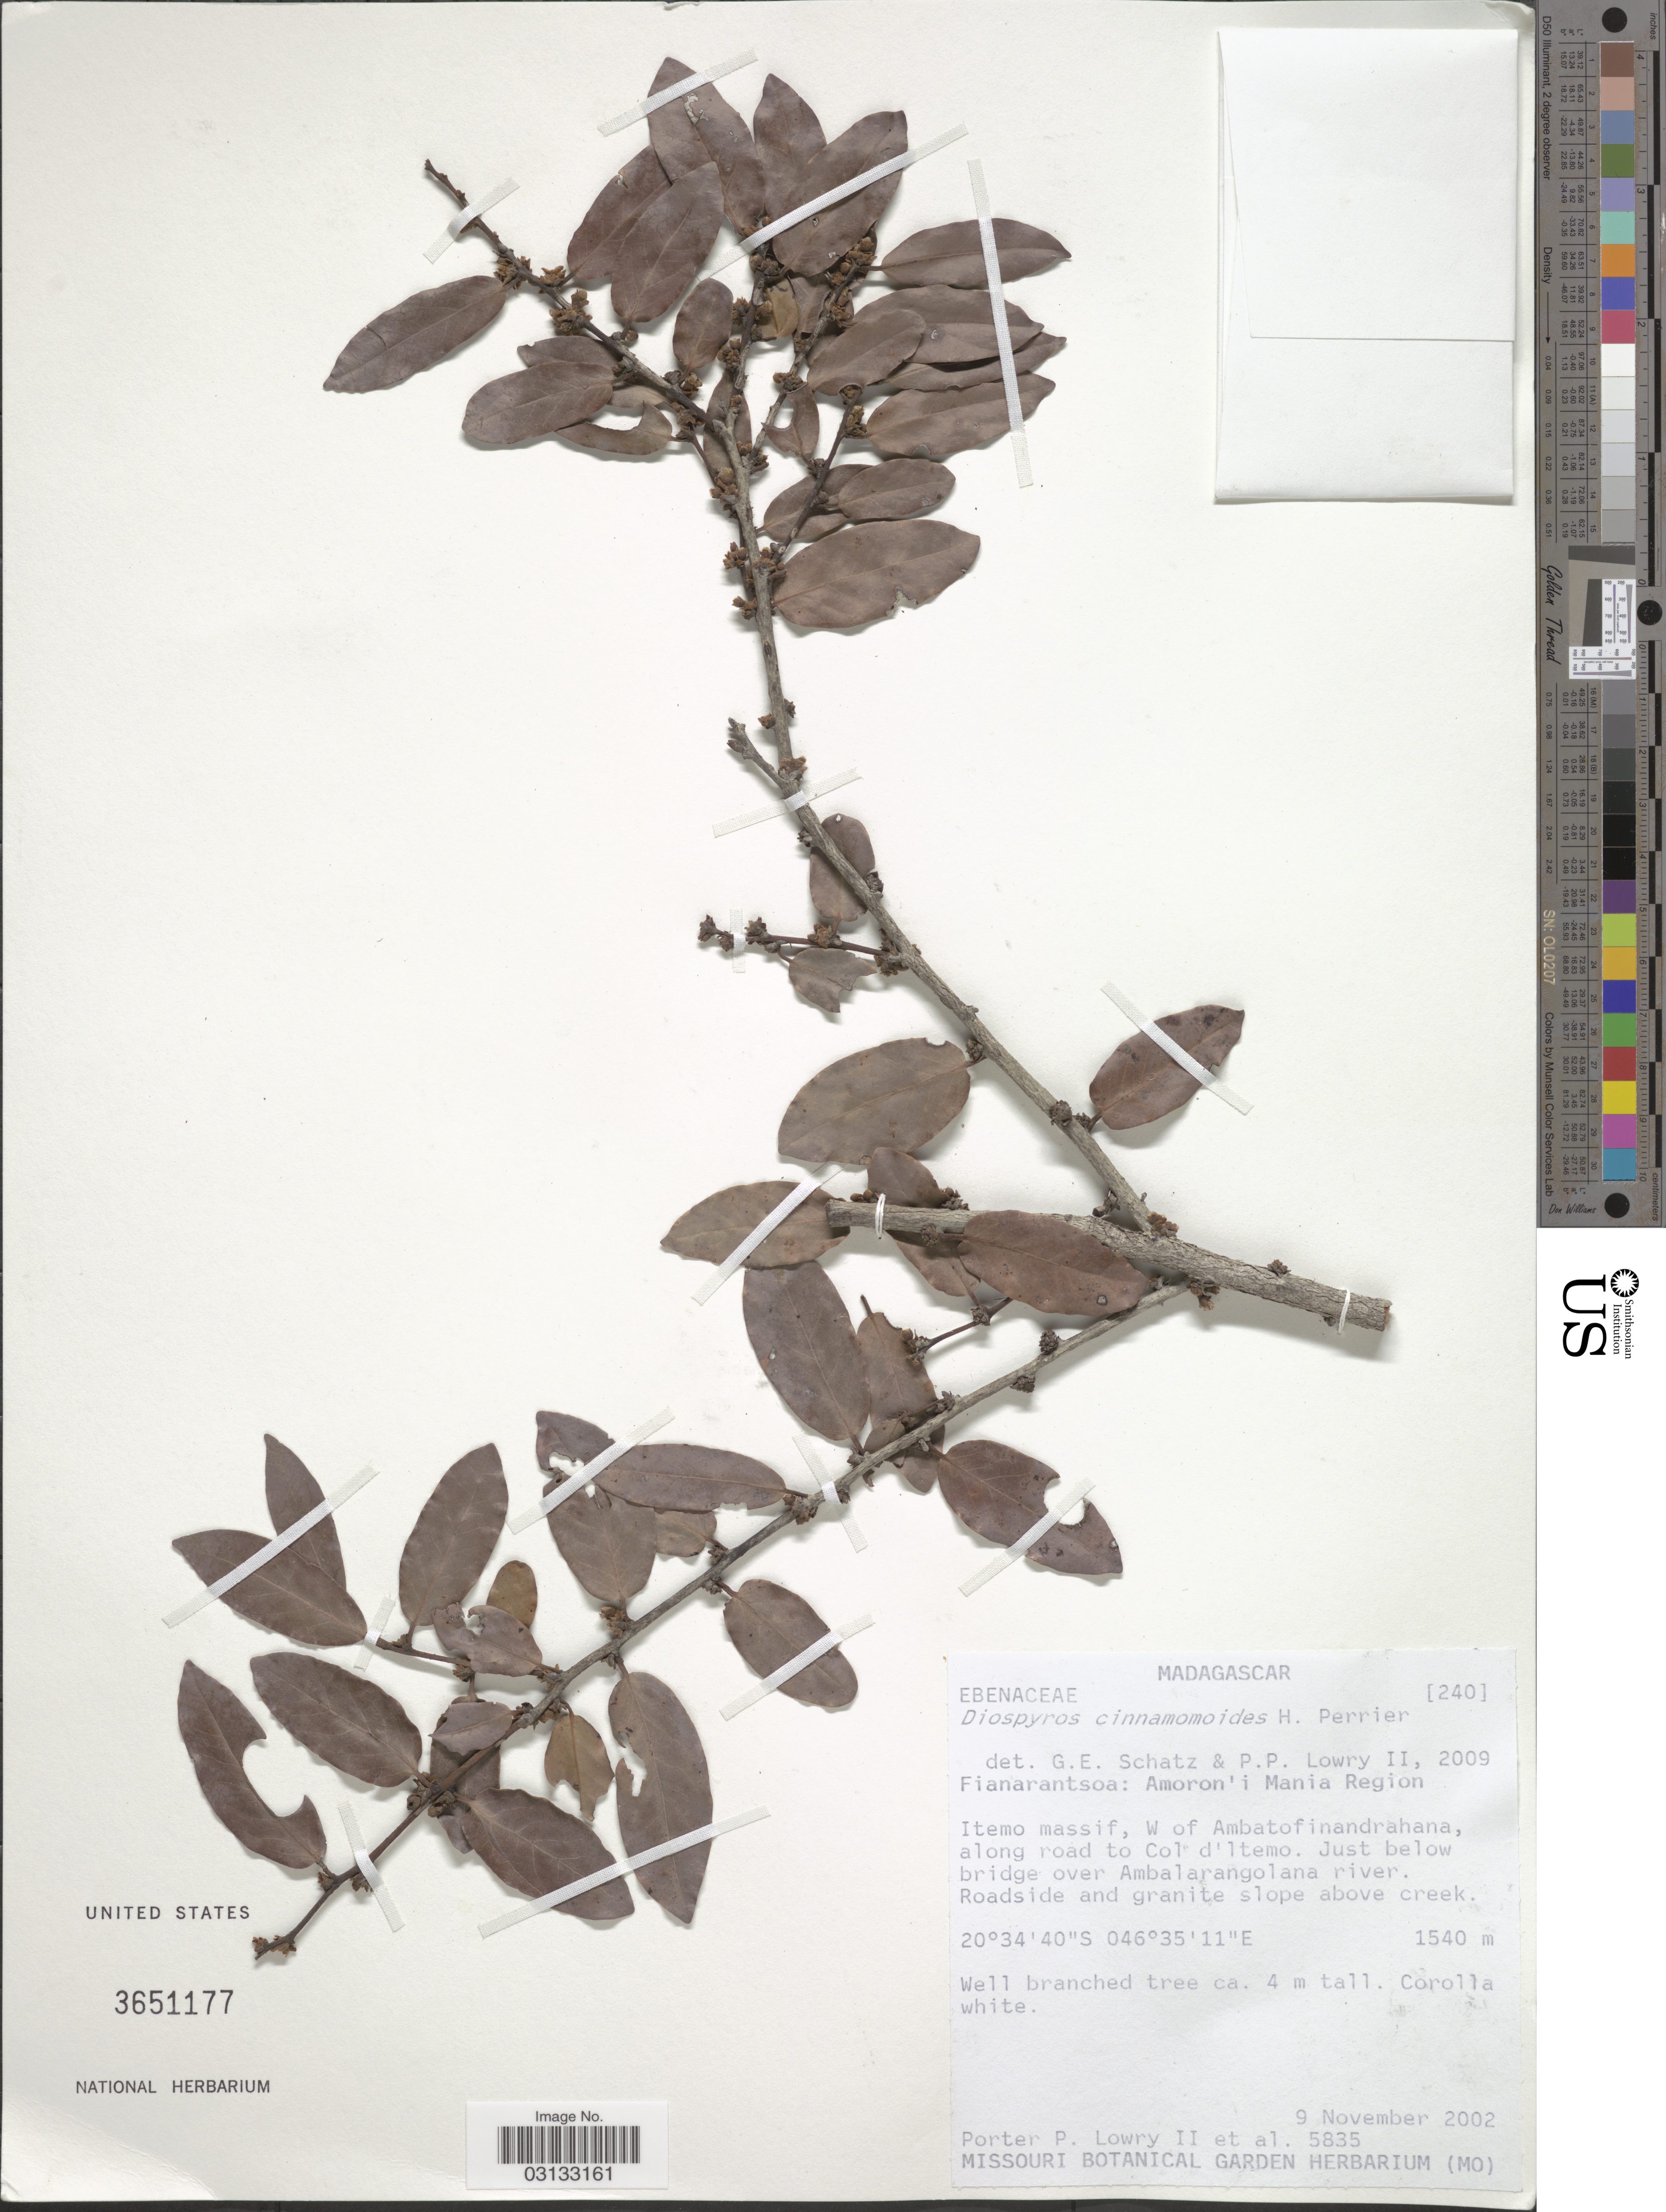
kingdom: Plantae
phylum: Tracheophyta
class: Magnoliopsida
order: Ericales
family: Ebenaceae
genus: Diospyros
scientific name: Diospyros cinnamomoides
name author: H. Perrier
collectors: P. P. Lowry & et al.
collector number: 5835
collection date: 2002-11-09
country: Madagascar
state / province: Amoron'i Mania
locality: Amoron'i Mania Region, Itemo massif, W of Ambatofinandrahana, along road to Col d'Itemo, Just below bridge over Ambalarangolana river, Roadside and granite slope above creek.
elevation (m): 1540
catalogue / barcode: US 3651177